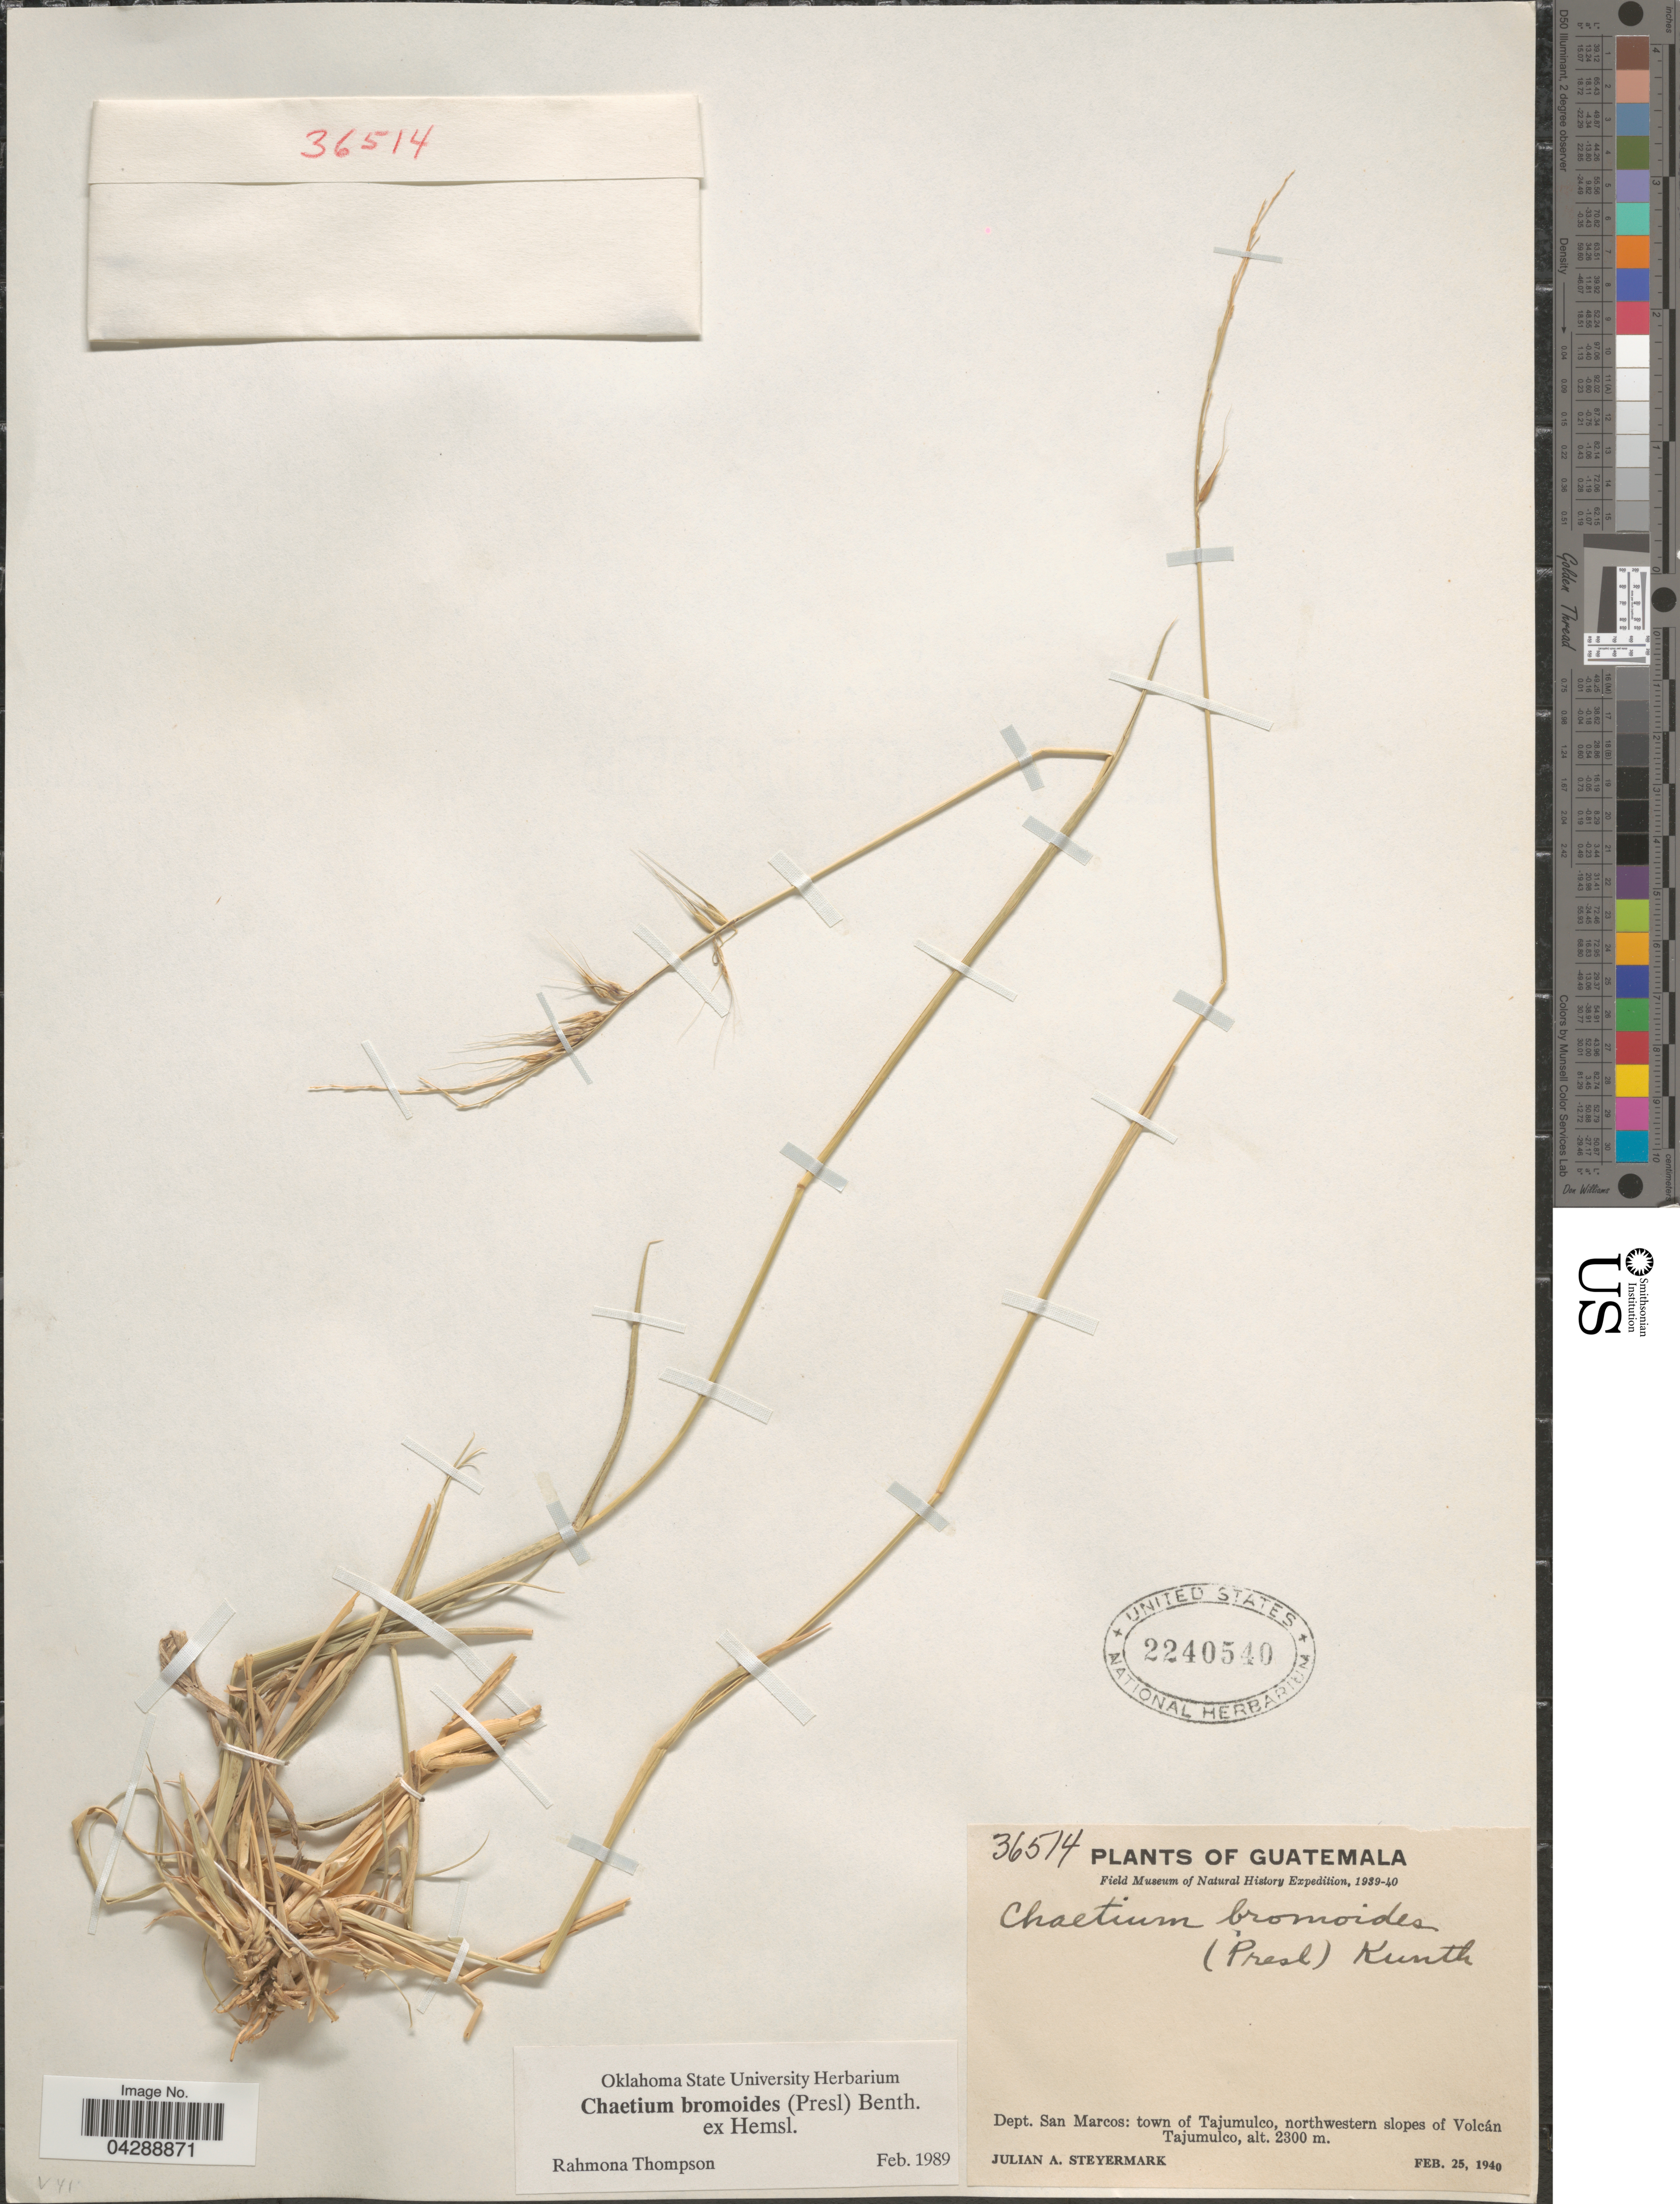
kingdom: Plantae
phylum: Tracheophyta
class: Liliopsida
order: Poales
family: Poaceae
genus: Chaetium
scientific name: Chaetium bromoides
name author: (J. Presl) Benth. ex Hemsl.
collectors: J. Steyermark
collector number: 36514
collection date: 1940-02-25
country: Guatemala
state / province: San Marcos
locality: Field Museum of Natural History Expedition, 1939-40. Dept. San Marcos: town of Tajumulco, northwestern slopes of Volcán Tajumulco.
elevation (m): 2300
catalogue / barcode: US 2240540